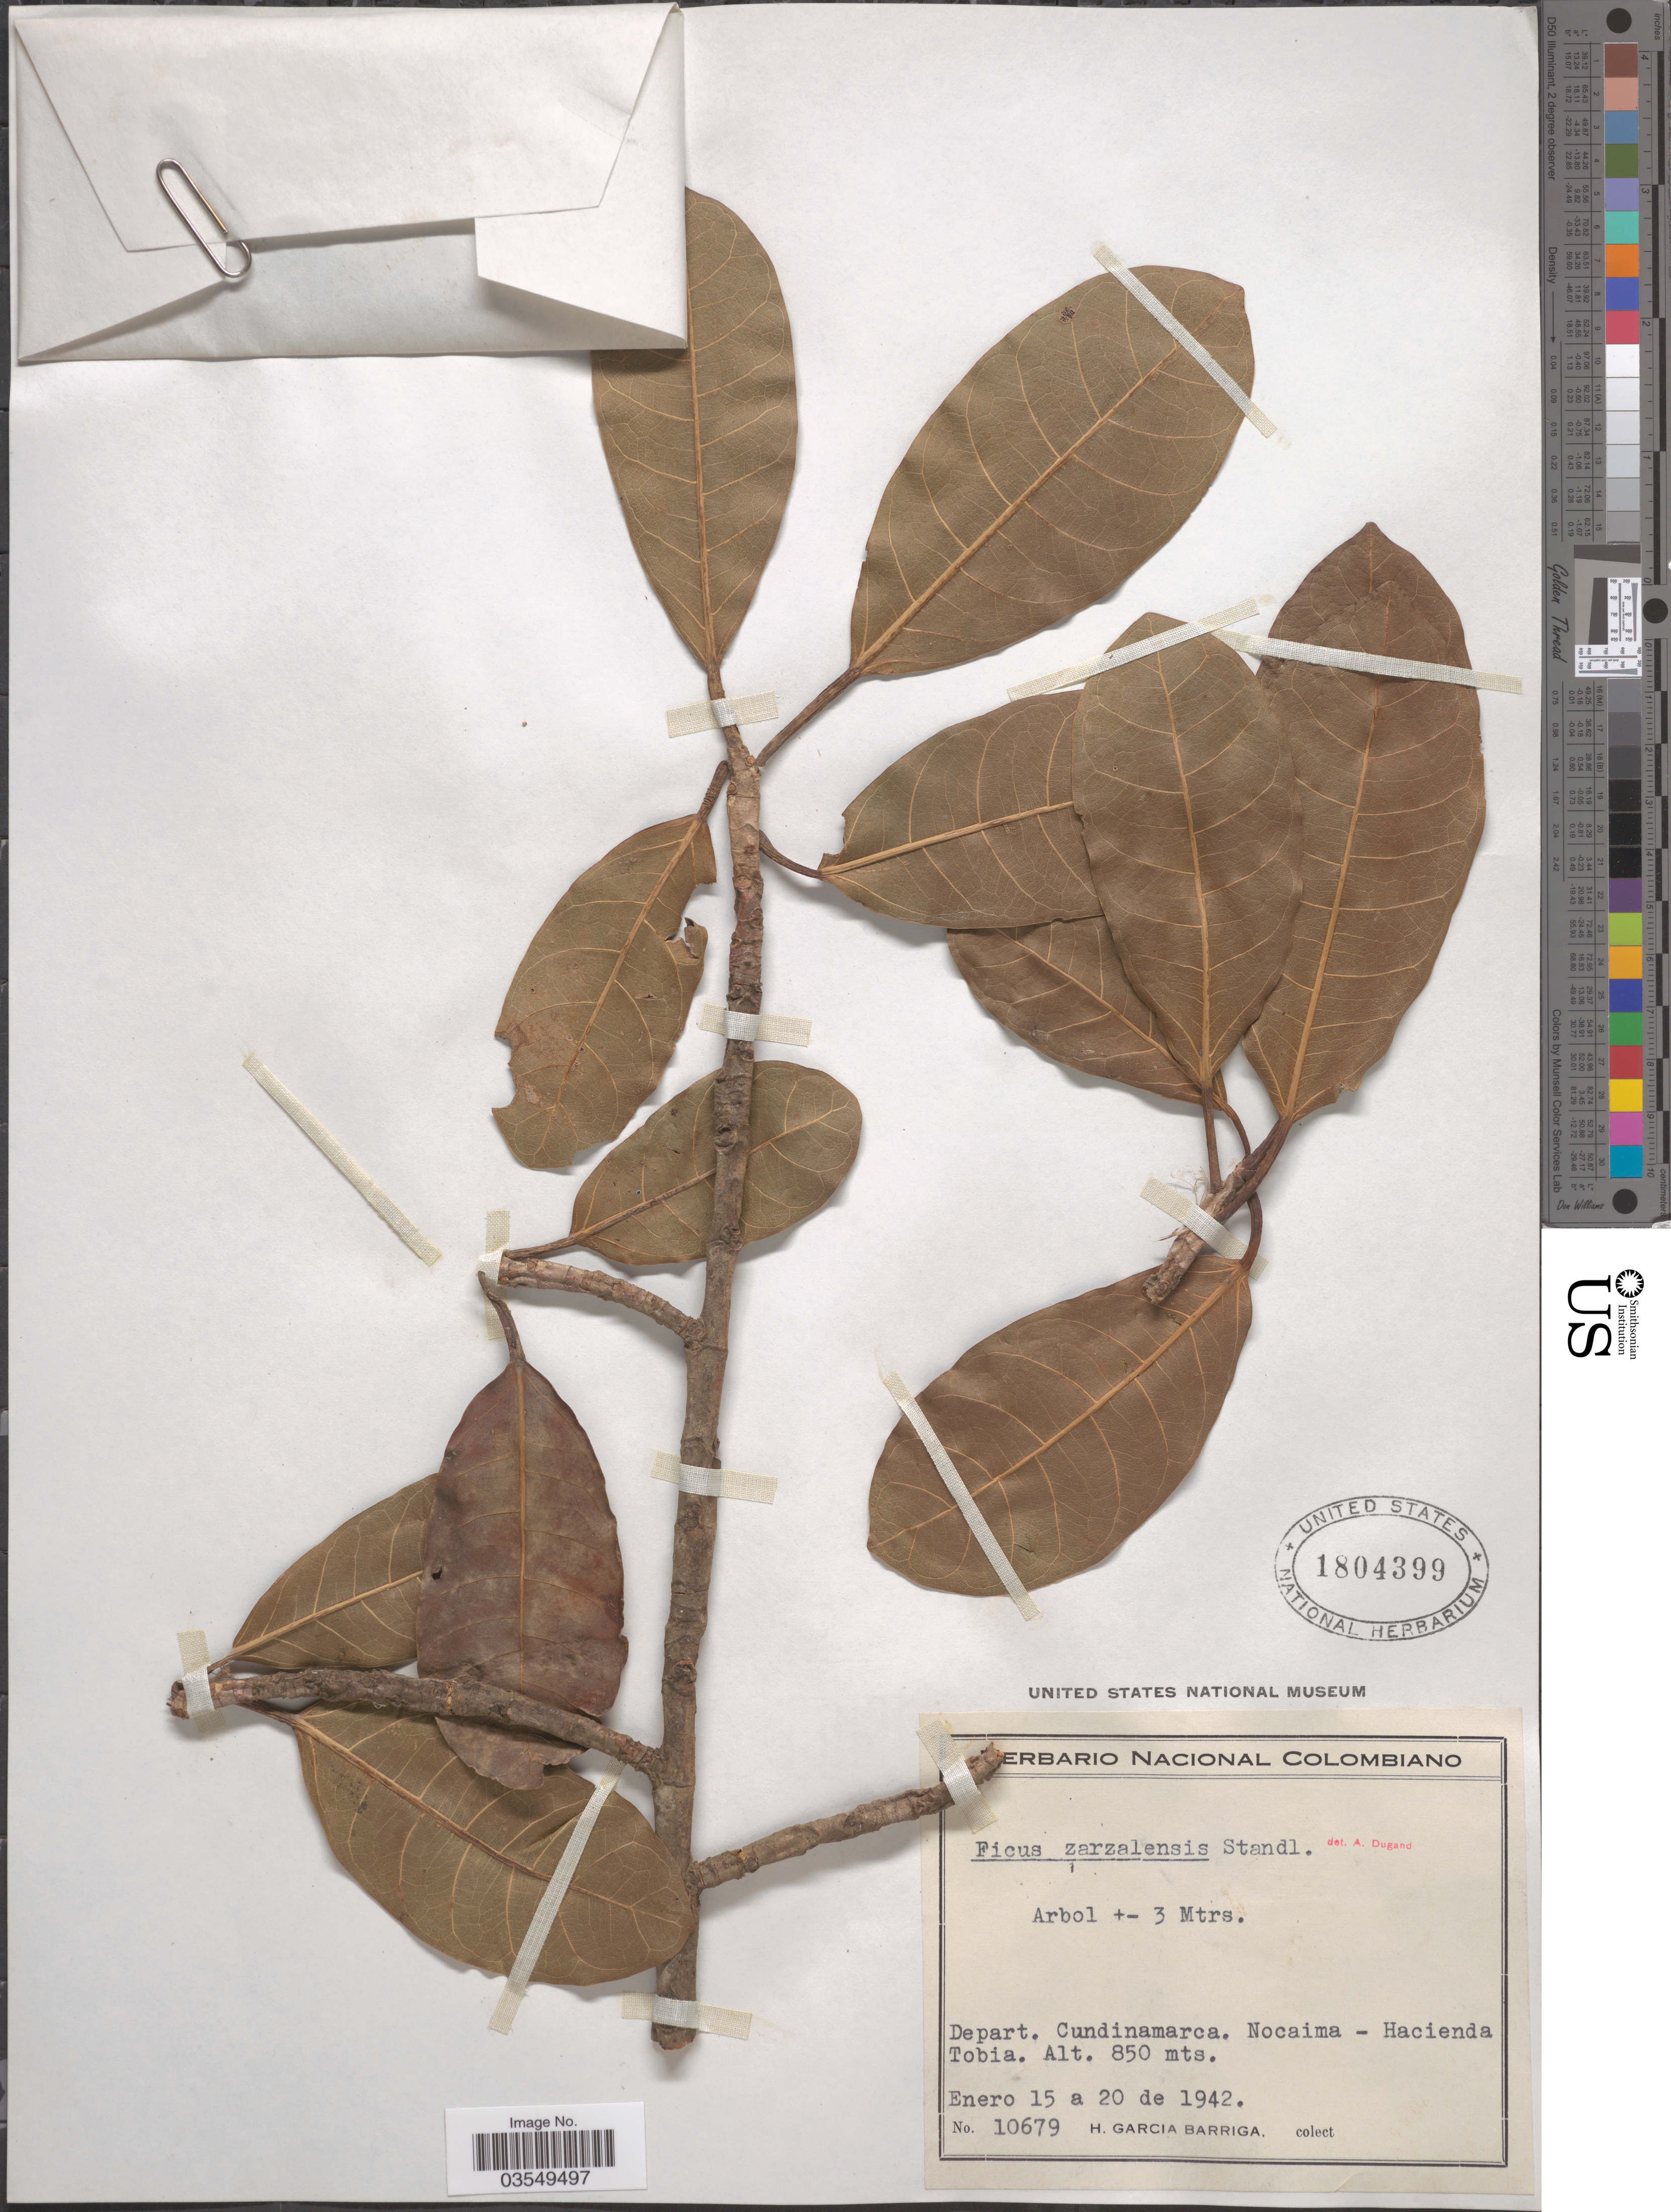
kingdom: Plantae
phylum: Tracheophyta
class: Magnoliopsida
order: Rosales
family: Moraceae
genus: Ficus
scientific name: Ficus zarzalensis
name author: Standl.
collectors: H. García Barriga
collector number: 10679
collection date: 1942-01-15/1942-01-20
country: Colombia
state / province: Cundinamarca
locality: Depart. Cundinamarca. Nocaima - Hacienda Tobia.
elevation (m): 850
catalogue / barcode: US 1804399